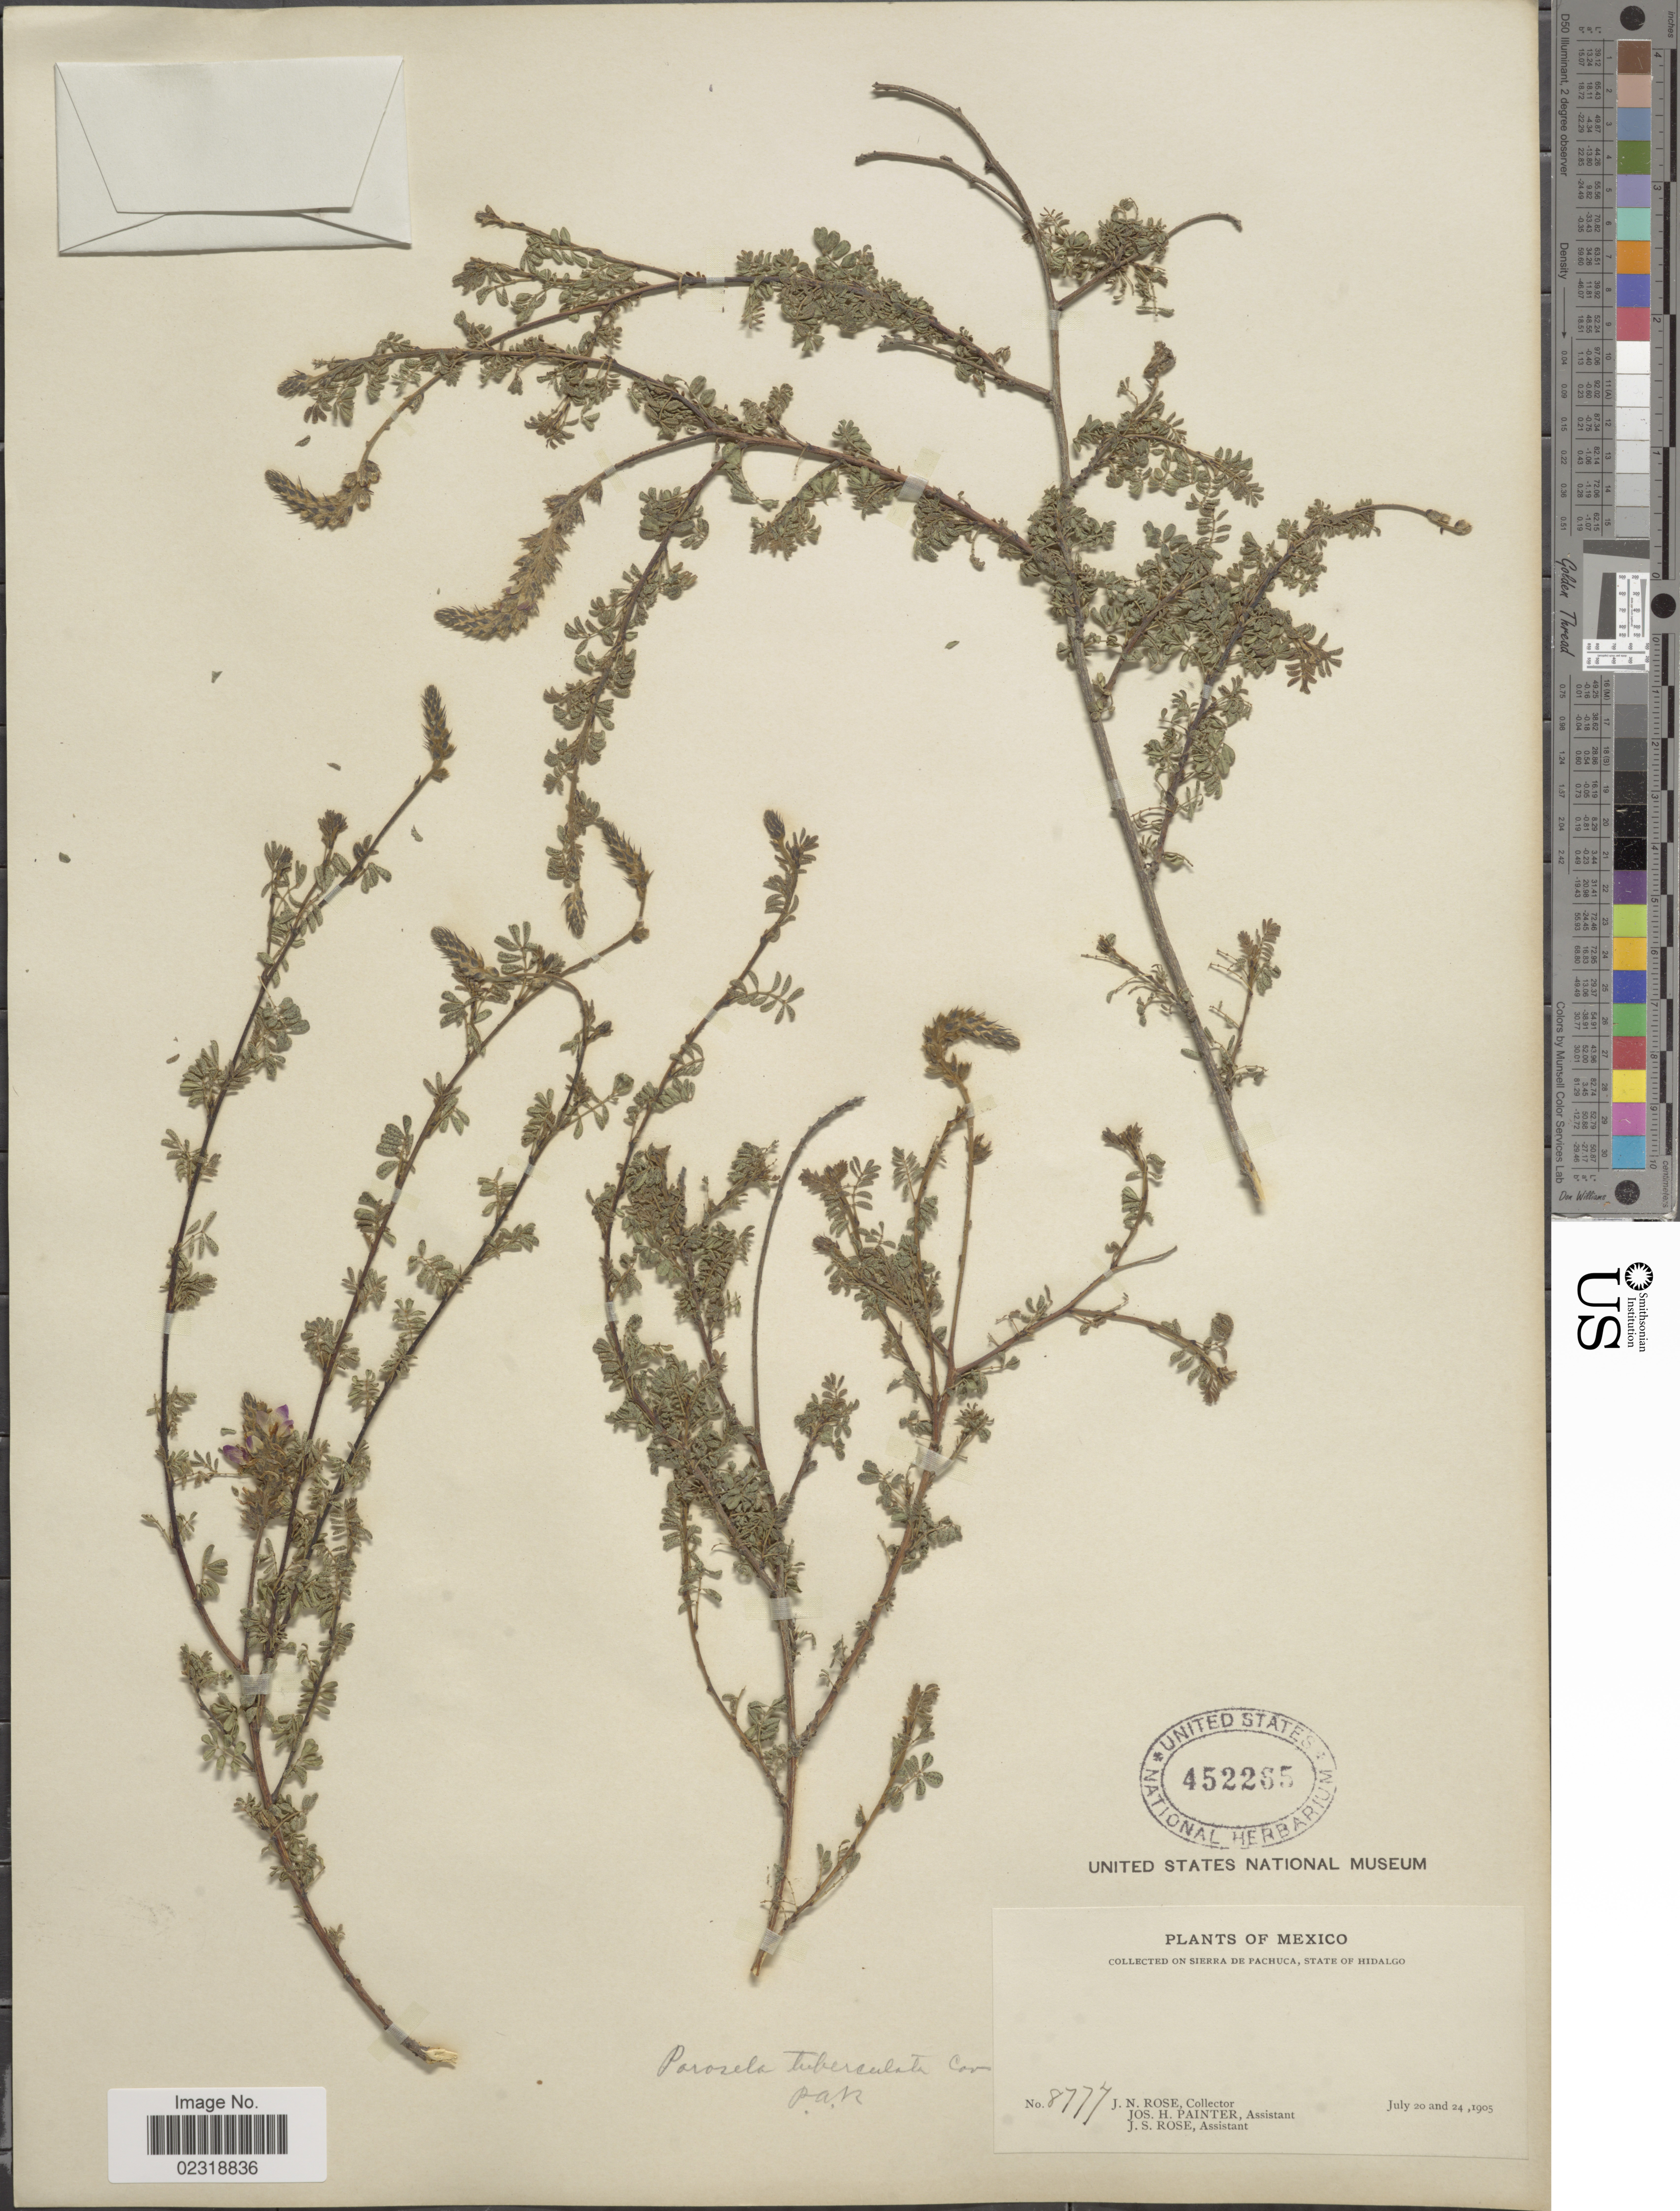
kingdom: Plantae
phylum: Tracheophyta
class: Magnoliopsida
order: Fabales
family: Fabaceae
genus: Dalea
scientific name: Dalea tuberculata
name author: Lag.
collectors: J. N. Rose, J. H. Painter & J. S. Rose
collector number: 8777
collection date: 1905-07-20/1905-07-24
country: Mexico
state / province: Hidalgo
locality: On Sierra de Pachuca.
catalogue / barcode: US 452265